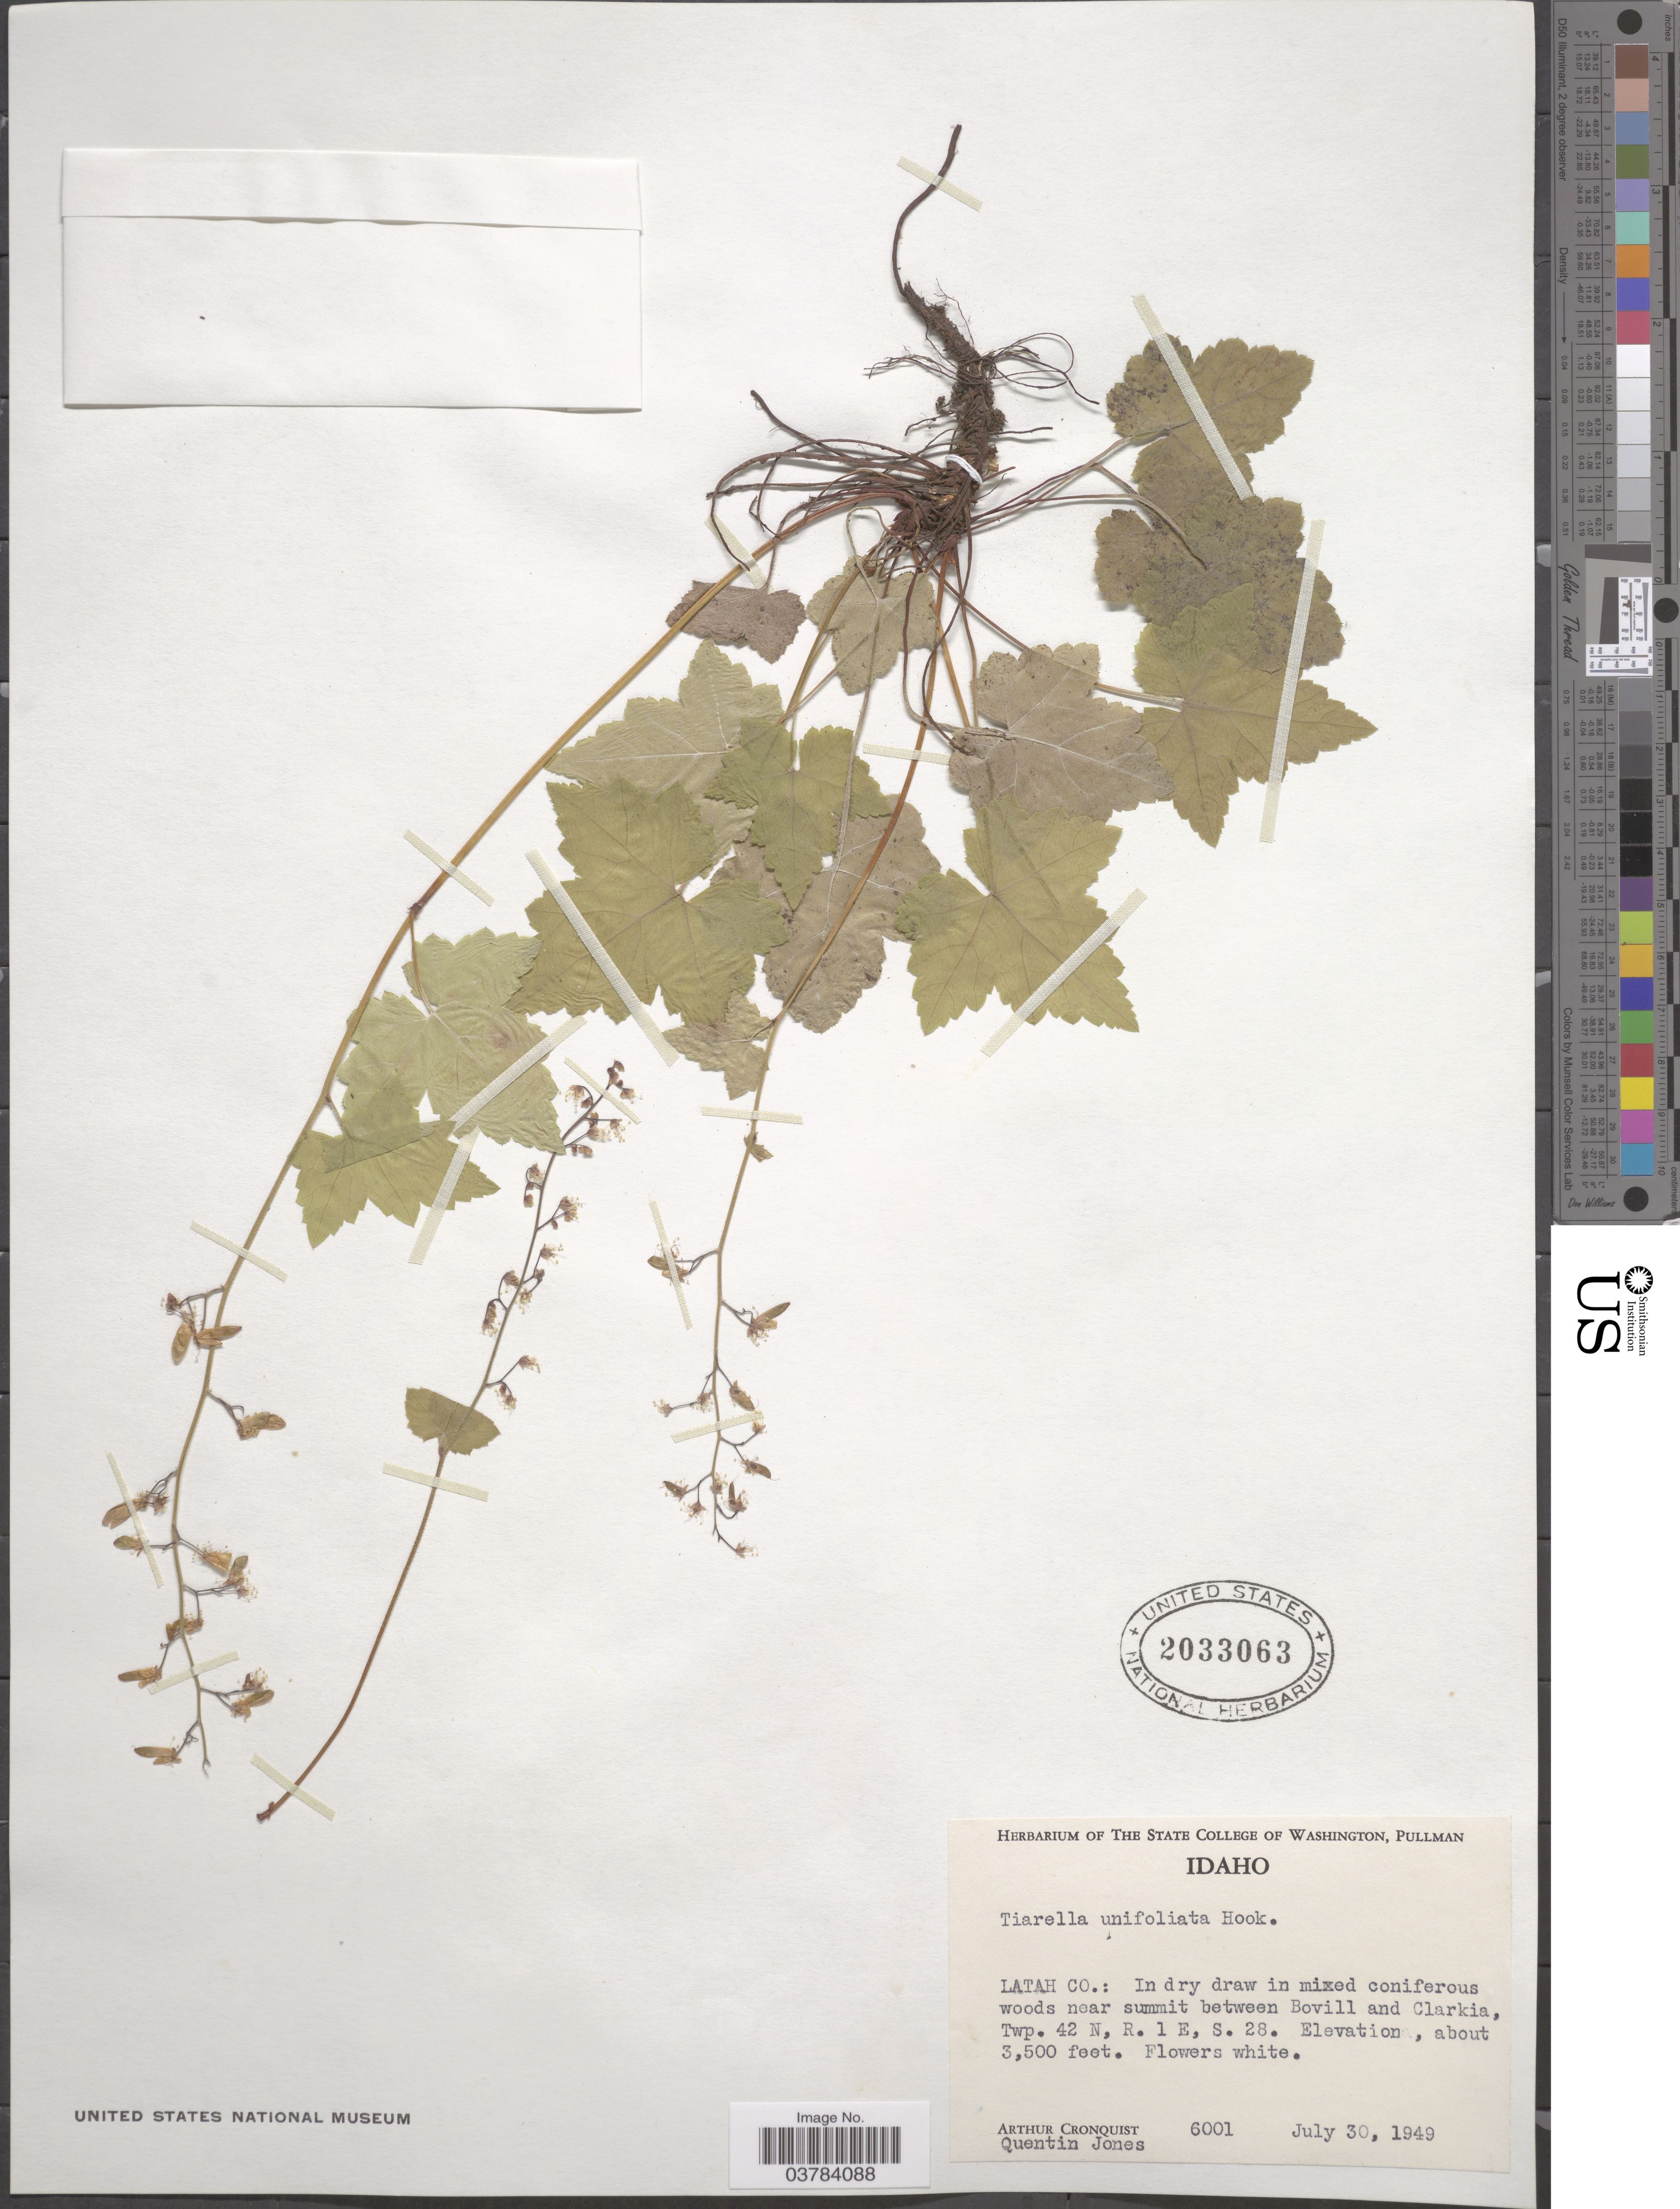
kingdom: Plantae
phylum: Tracheophyta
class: Magnoliopsida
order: Saxifragales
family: Saxifragaceae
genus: Tiarella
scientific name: Tiarella unifoliata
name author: Hook.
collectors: A. J. Cronquist & Q. Jones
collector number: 6001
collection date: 1949-07-30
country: United States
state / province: Idaho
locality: Latah Co.: In dry draw in mixed coniferous woods near summit between Bovill and Clarkia, Twp. 42 N, R. 1 E, S. 28.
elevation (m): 1067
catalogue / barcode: US 2033063